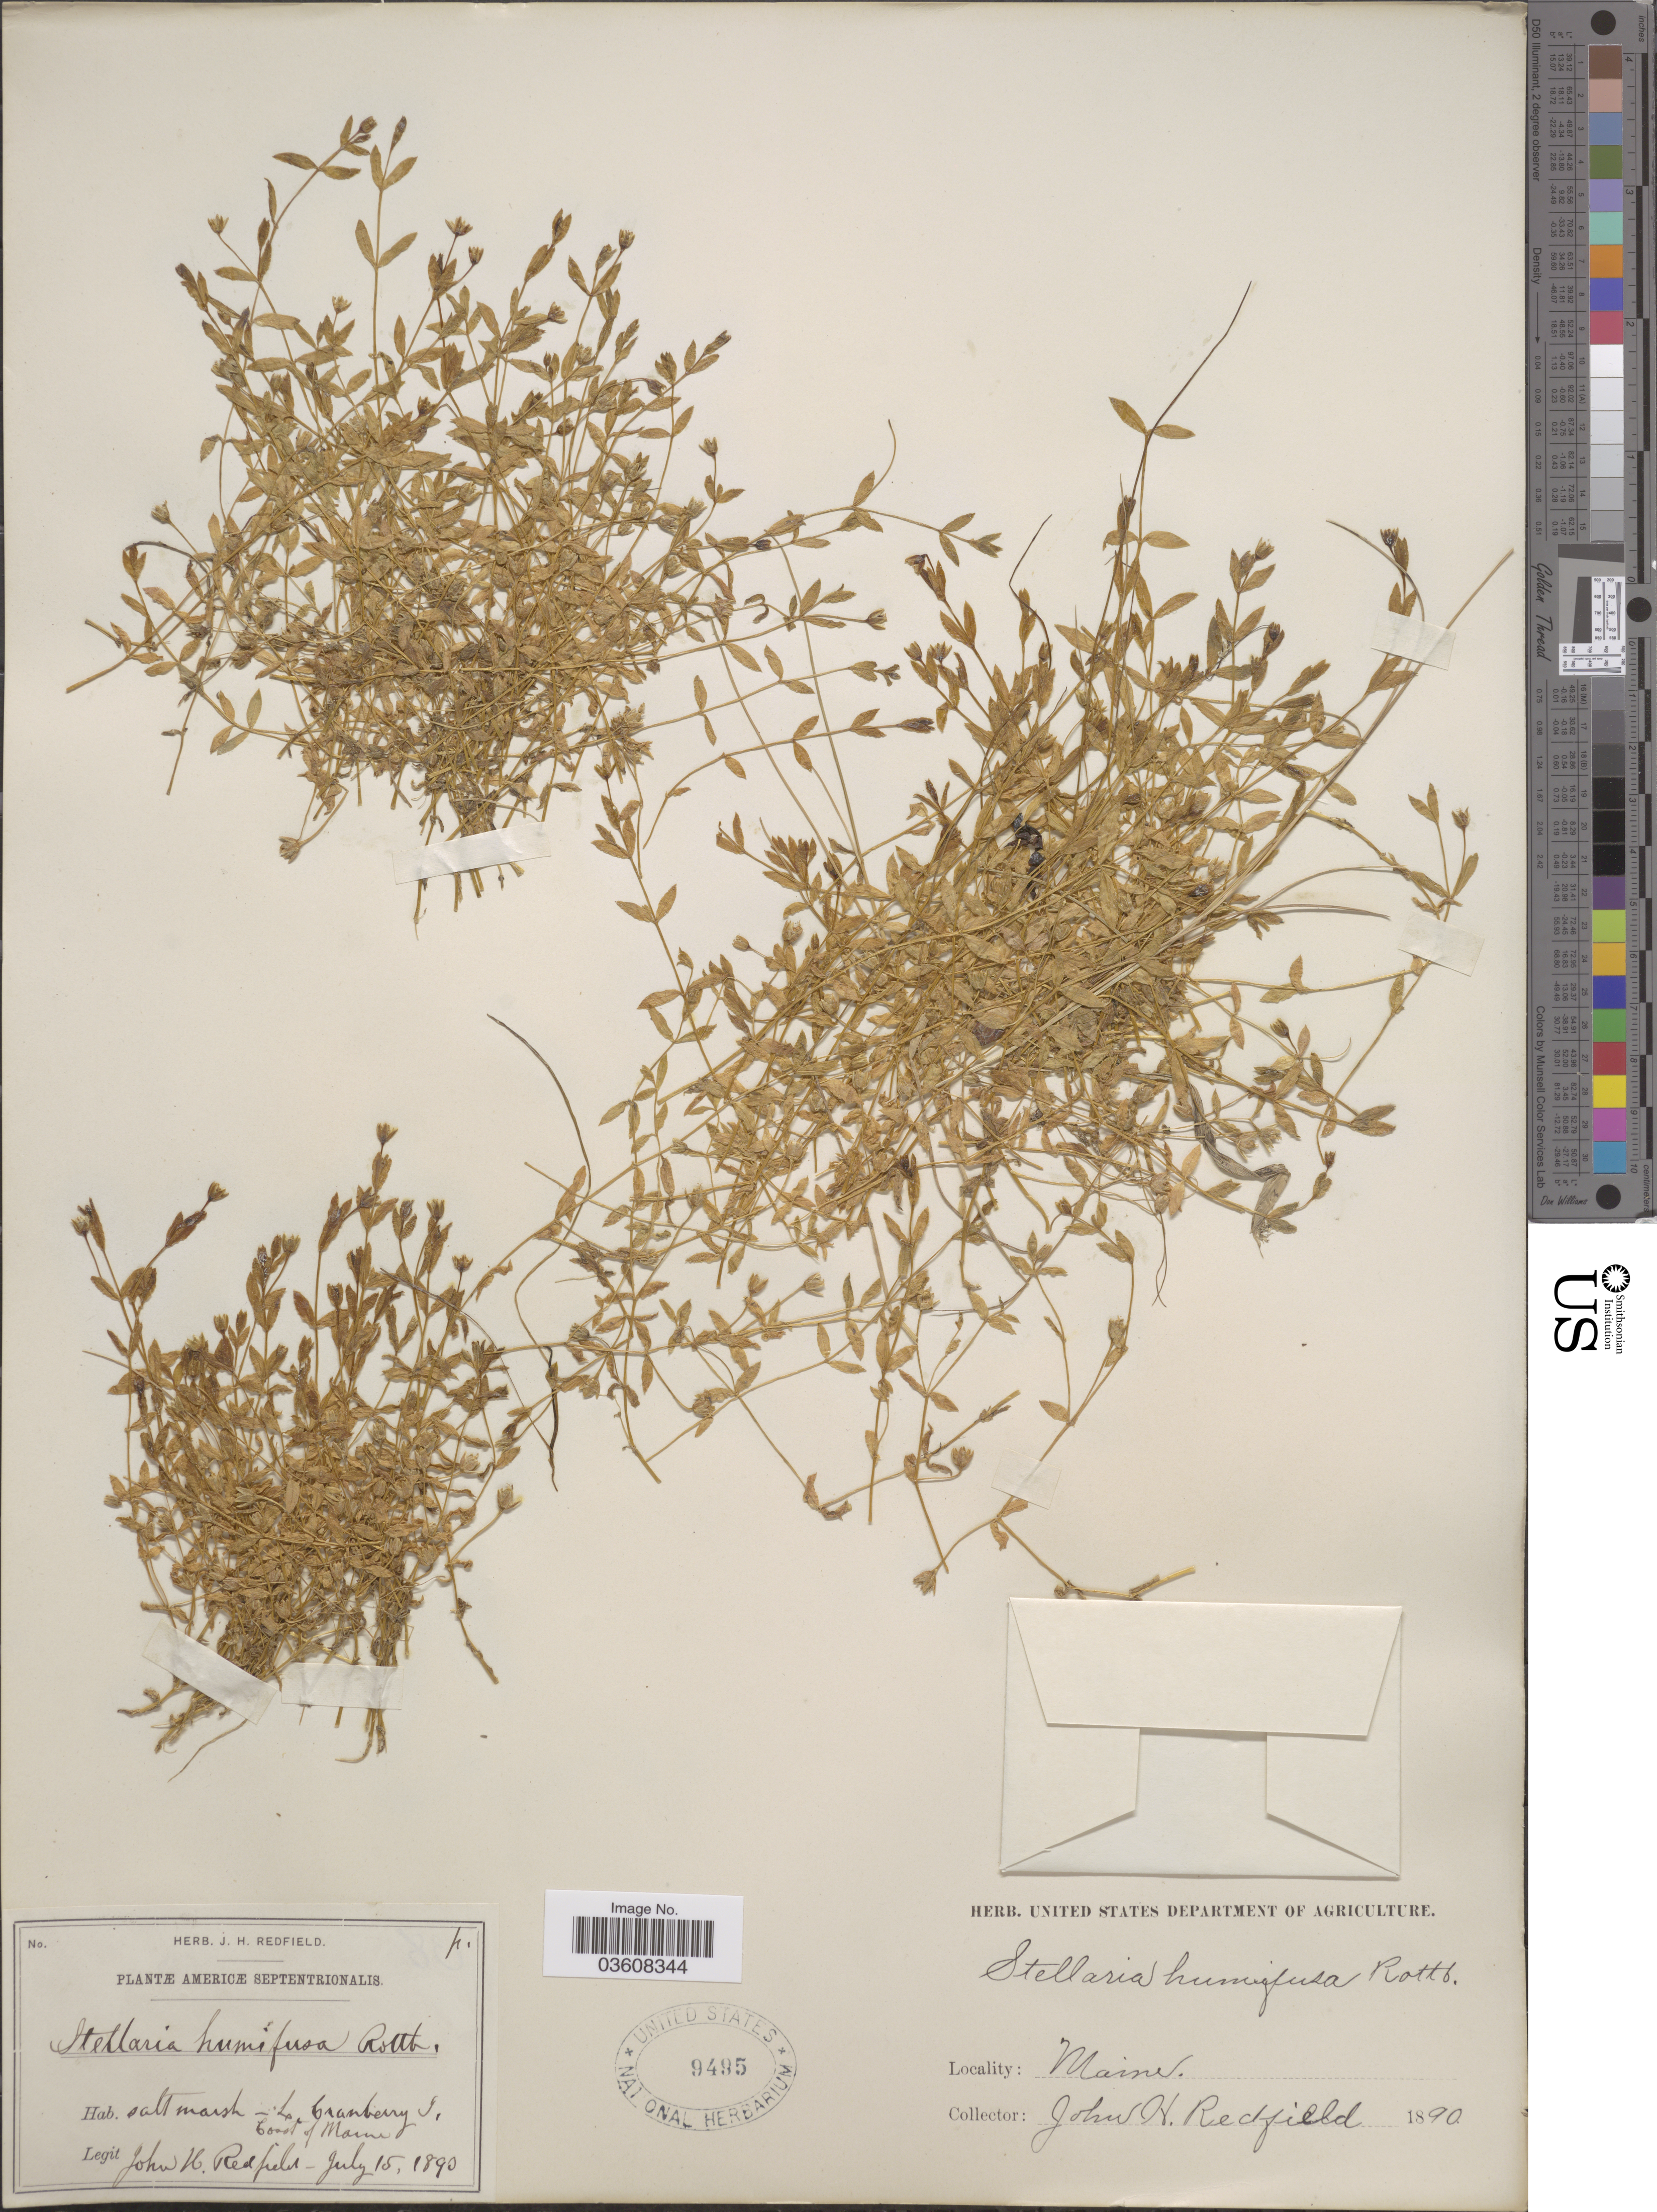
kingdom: Plantae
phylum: Tracheophyta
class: Magnoliopsida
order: Caryophyllales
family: Caryophyllaceae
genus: Stellaria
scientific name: Stellaria humifusa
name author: Rottb.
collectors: J. Redfield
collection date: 1890-07-15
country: United States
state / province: Maine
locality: Americæ Septentrionalis. L. Cranberry I, Coast of Maine.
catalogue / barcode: US 9495